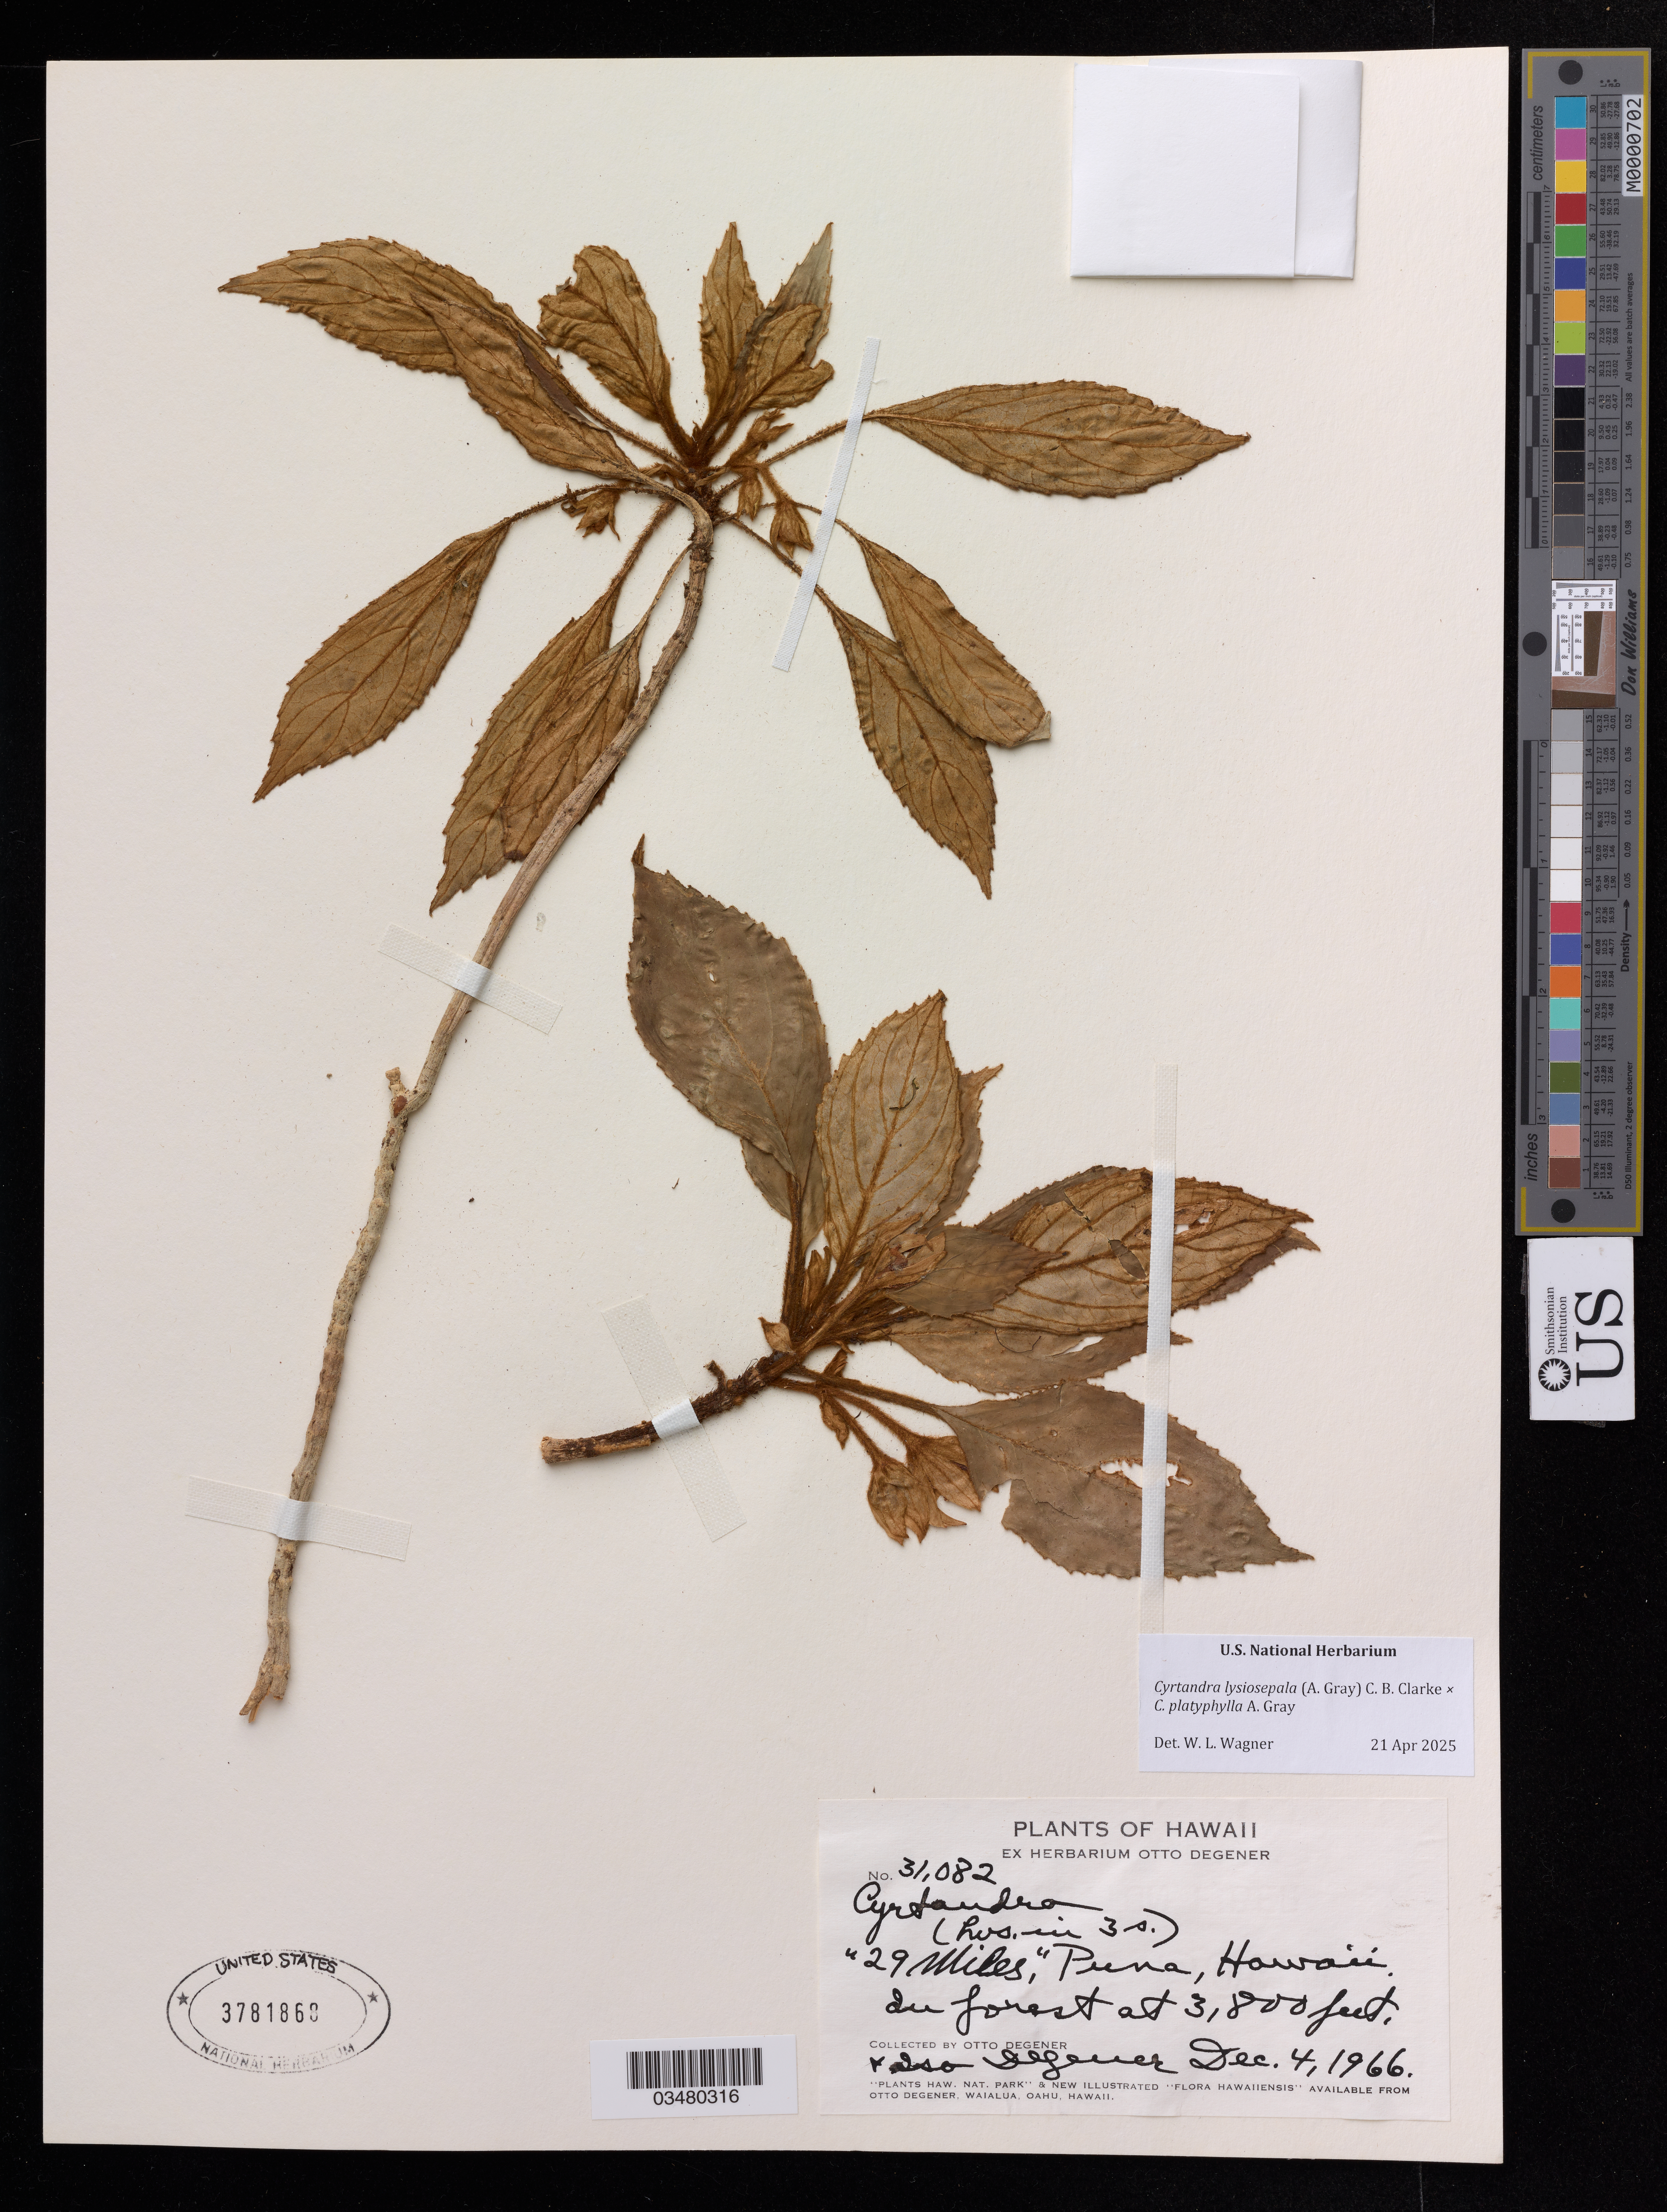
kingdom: Plantae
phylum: Tracheophyta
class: Magnoliopsida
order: Lamiales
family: Gesneriaceae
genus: Cyrtandra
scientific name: Cyrtandra lysiosepala x C. platyphylla A. Gray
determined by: Wagner, W. L., (BOT), Smithsonian Institution - National Museum of Natural History (UNITED STATES)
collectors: O. Degener & I. Degener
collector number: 31082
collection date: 1966-12-04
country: United States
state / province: Hawaii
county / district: Hawaii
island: Hawaii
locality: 29 Miles, Puna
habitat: Forest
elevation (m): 1158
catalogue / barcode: US 3781868